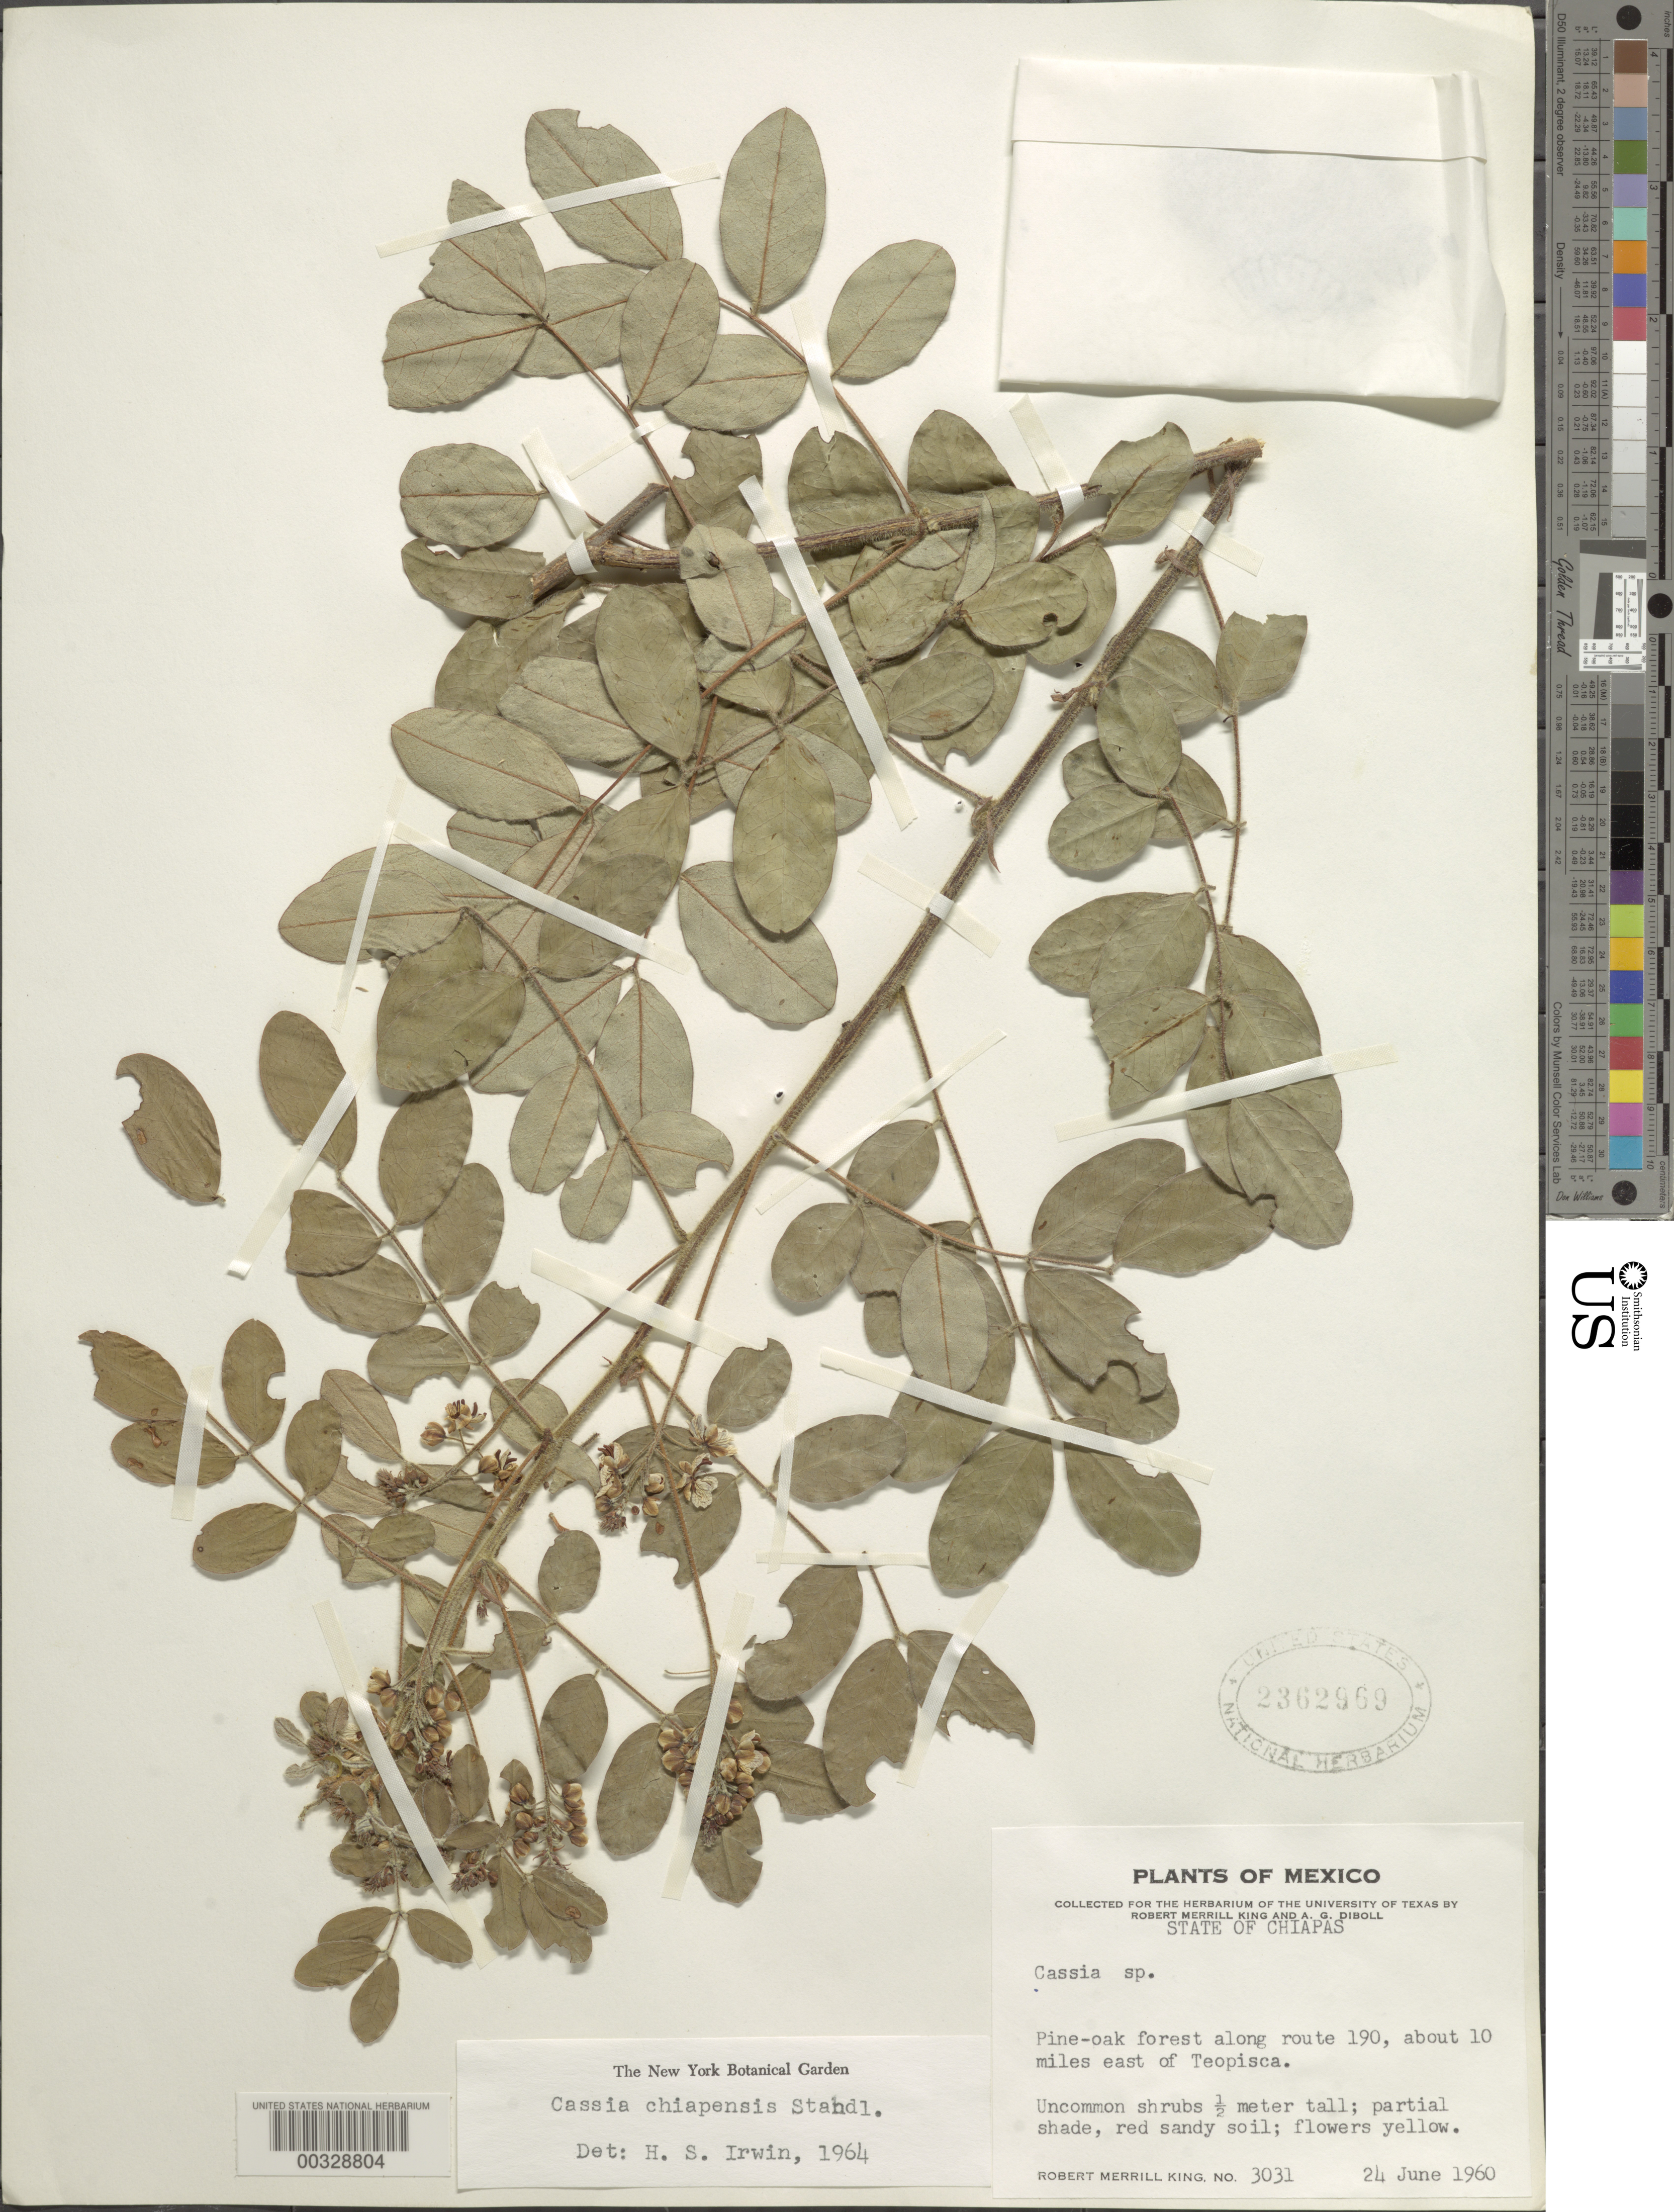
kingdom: Plantae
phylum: Tracheophyta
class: Magnoliopsida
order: Fabales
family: Fabaceae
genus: Senna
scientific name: Senna guatemalensis var. chiapensis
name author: (Standl.) H.S. Irwin & Barneby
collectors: R. M. King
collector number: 3031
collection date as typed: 24 Jun 1960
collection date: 1960-06-24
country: Mexico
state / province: Chiapas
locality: Along route 190, about 10 mi E of Teopisca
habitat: Forest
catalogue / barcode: US 2362969